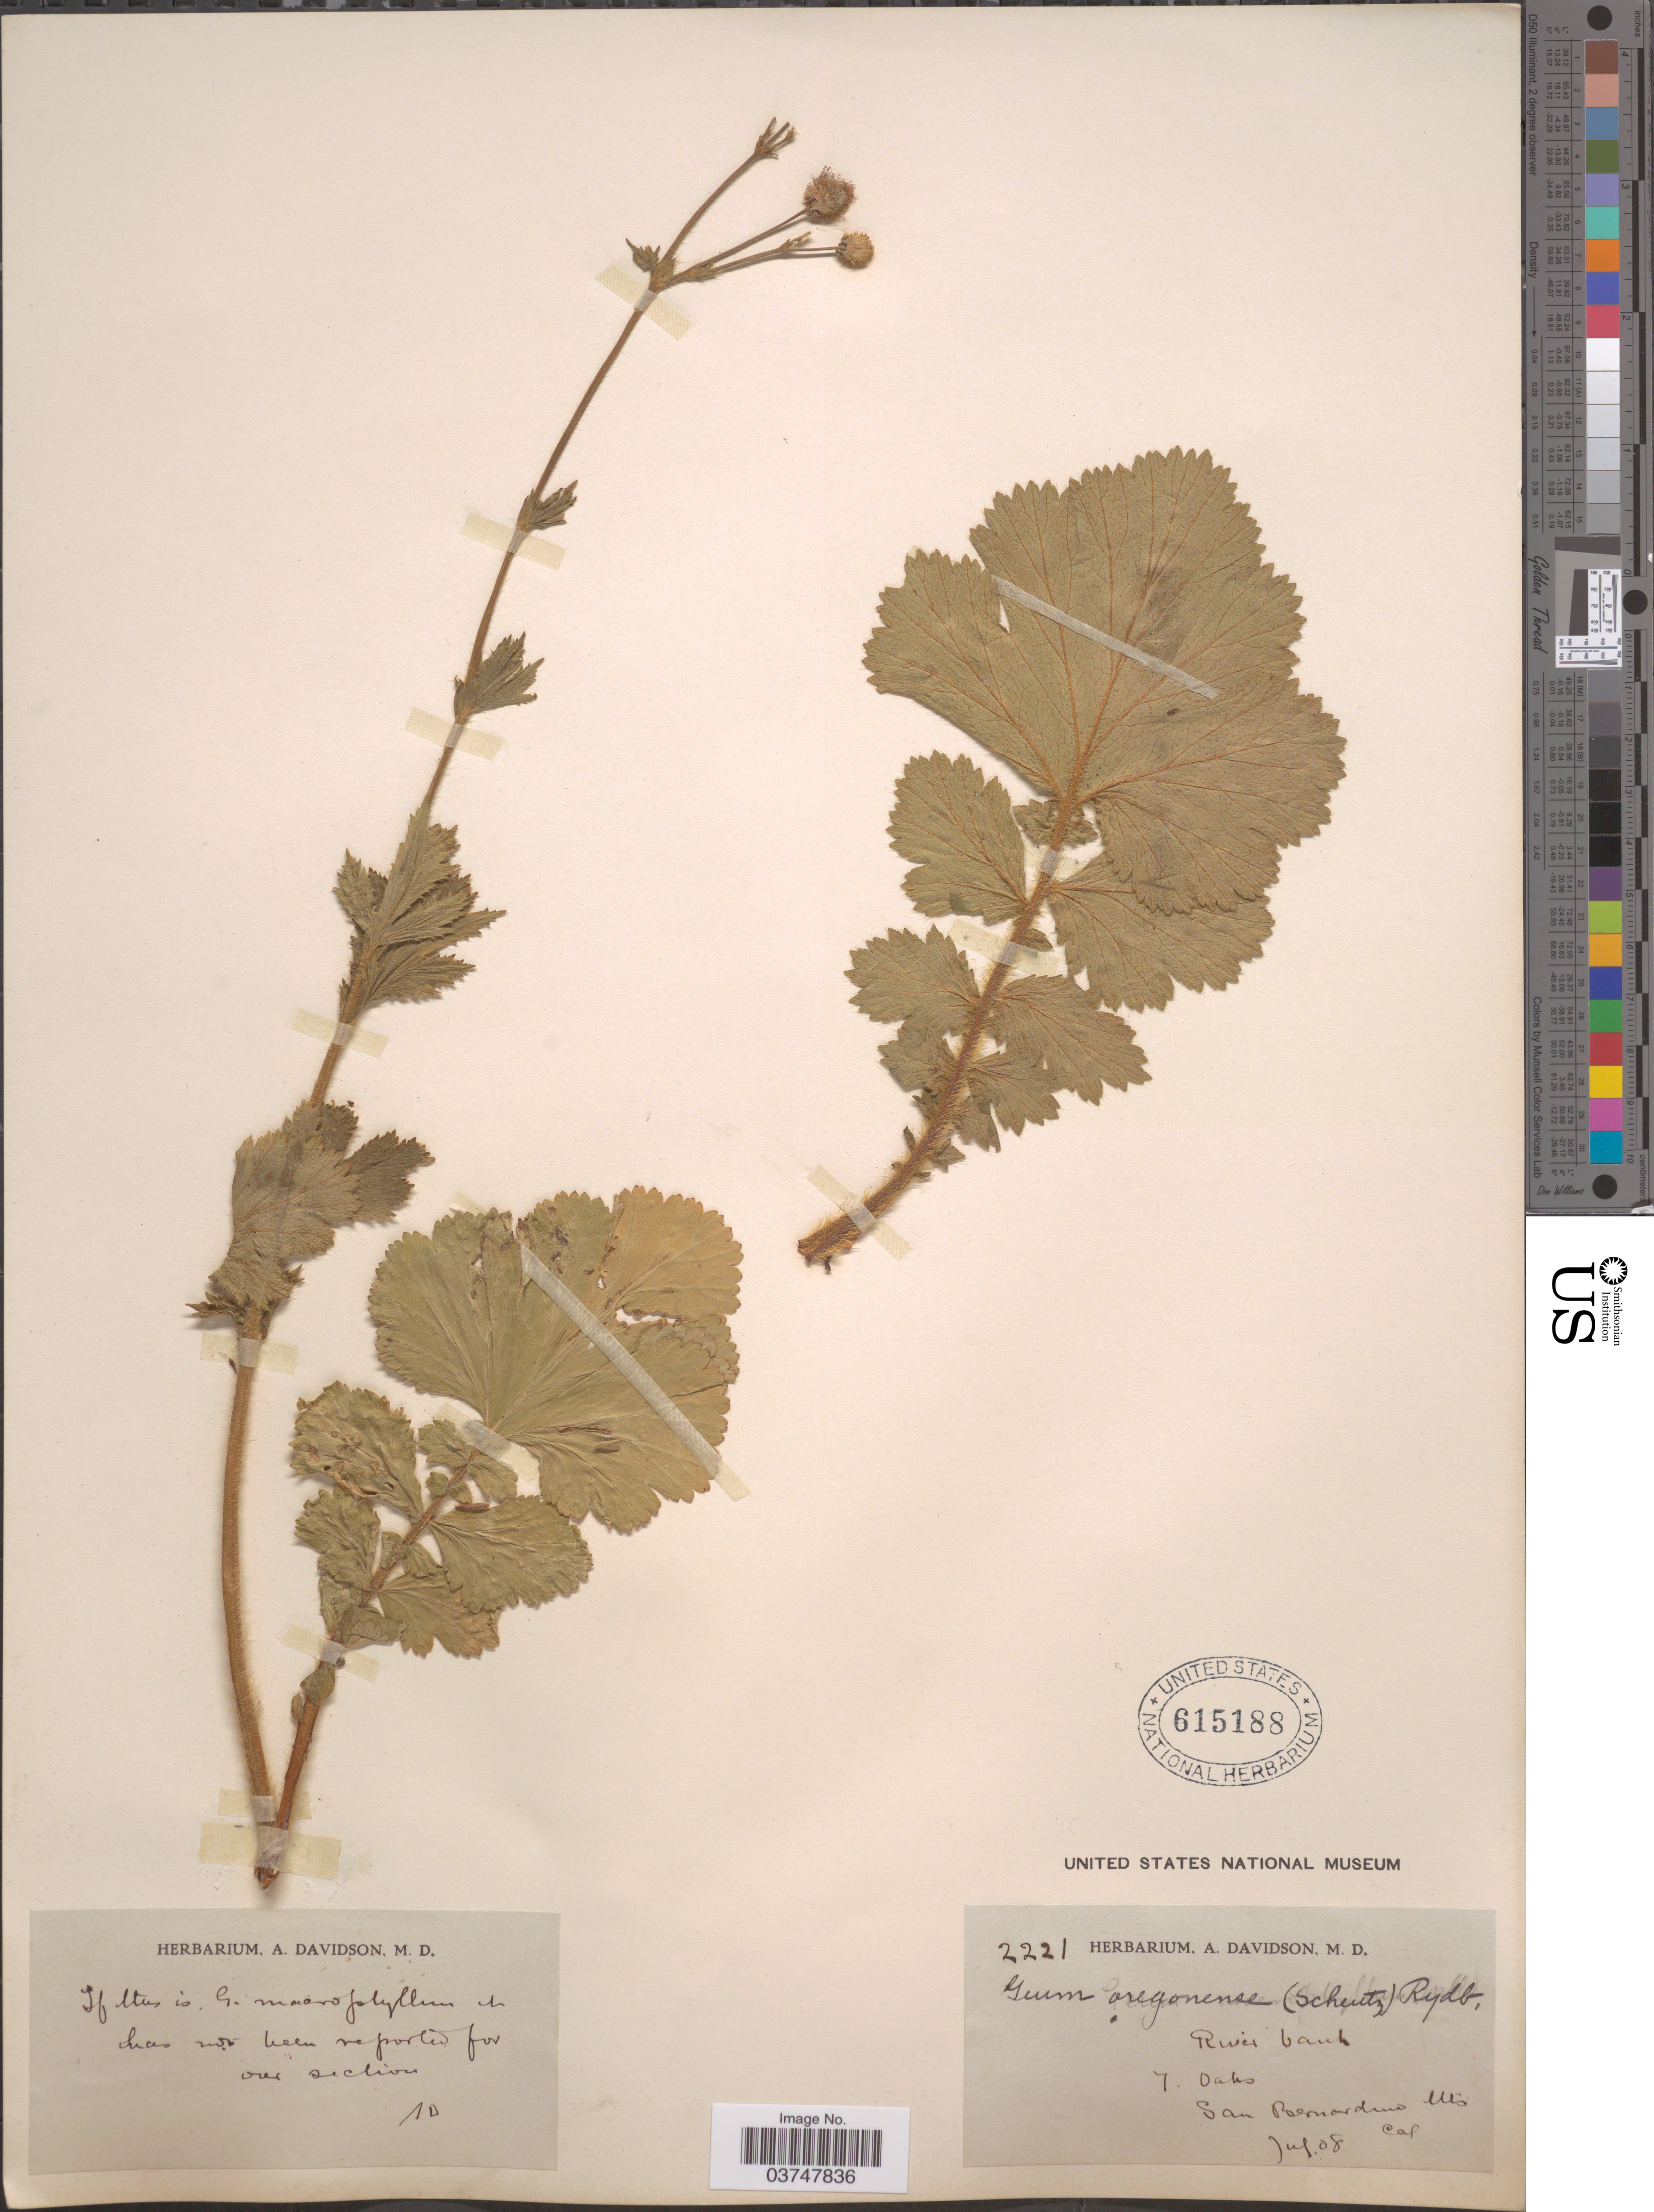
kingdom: Plantae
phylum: Tracheophyta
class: Magnoliopsida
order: Rosales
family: Rosaceae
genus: Geum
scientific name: Geum oregonense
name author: Rydb.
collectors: ex herb. A. Davidson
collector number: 2221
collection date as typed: Transcribed d/m/y: /7/8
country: United States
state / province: California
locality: River bank. 7. Oaks San Bernadino Mts.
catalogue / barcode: US 615188